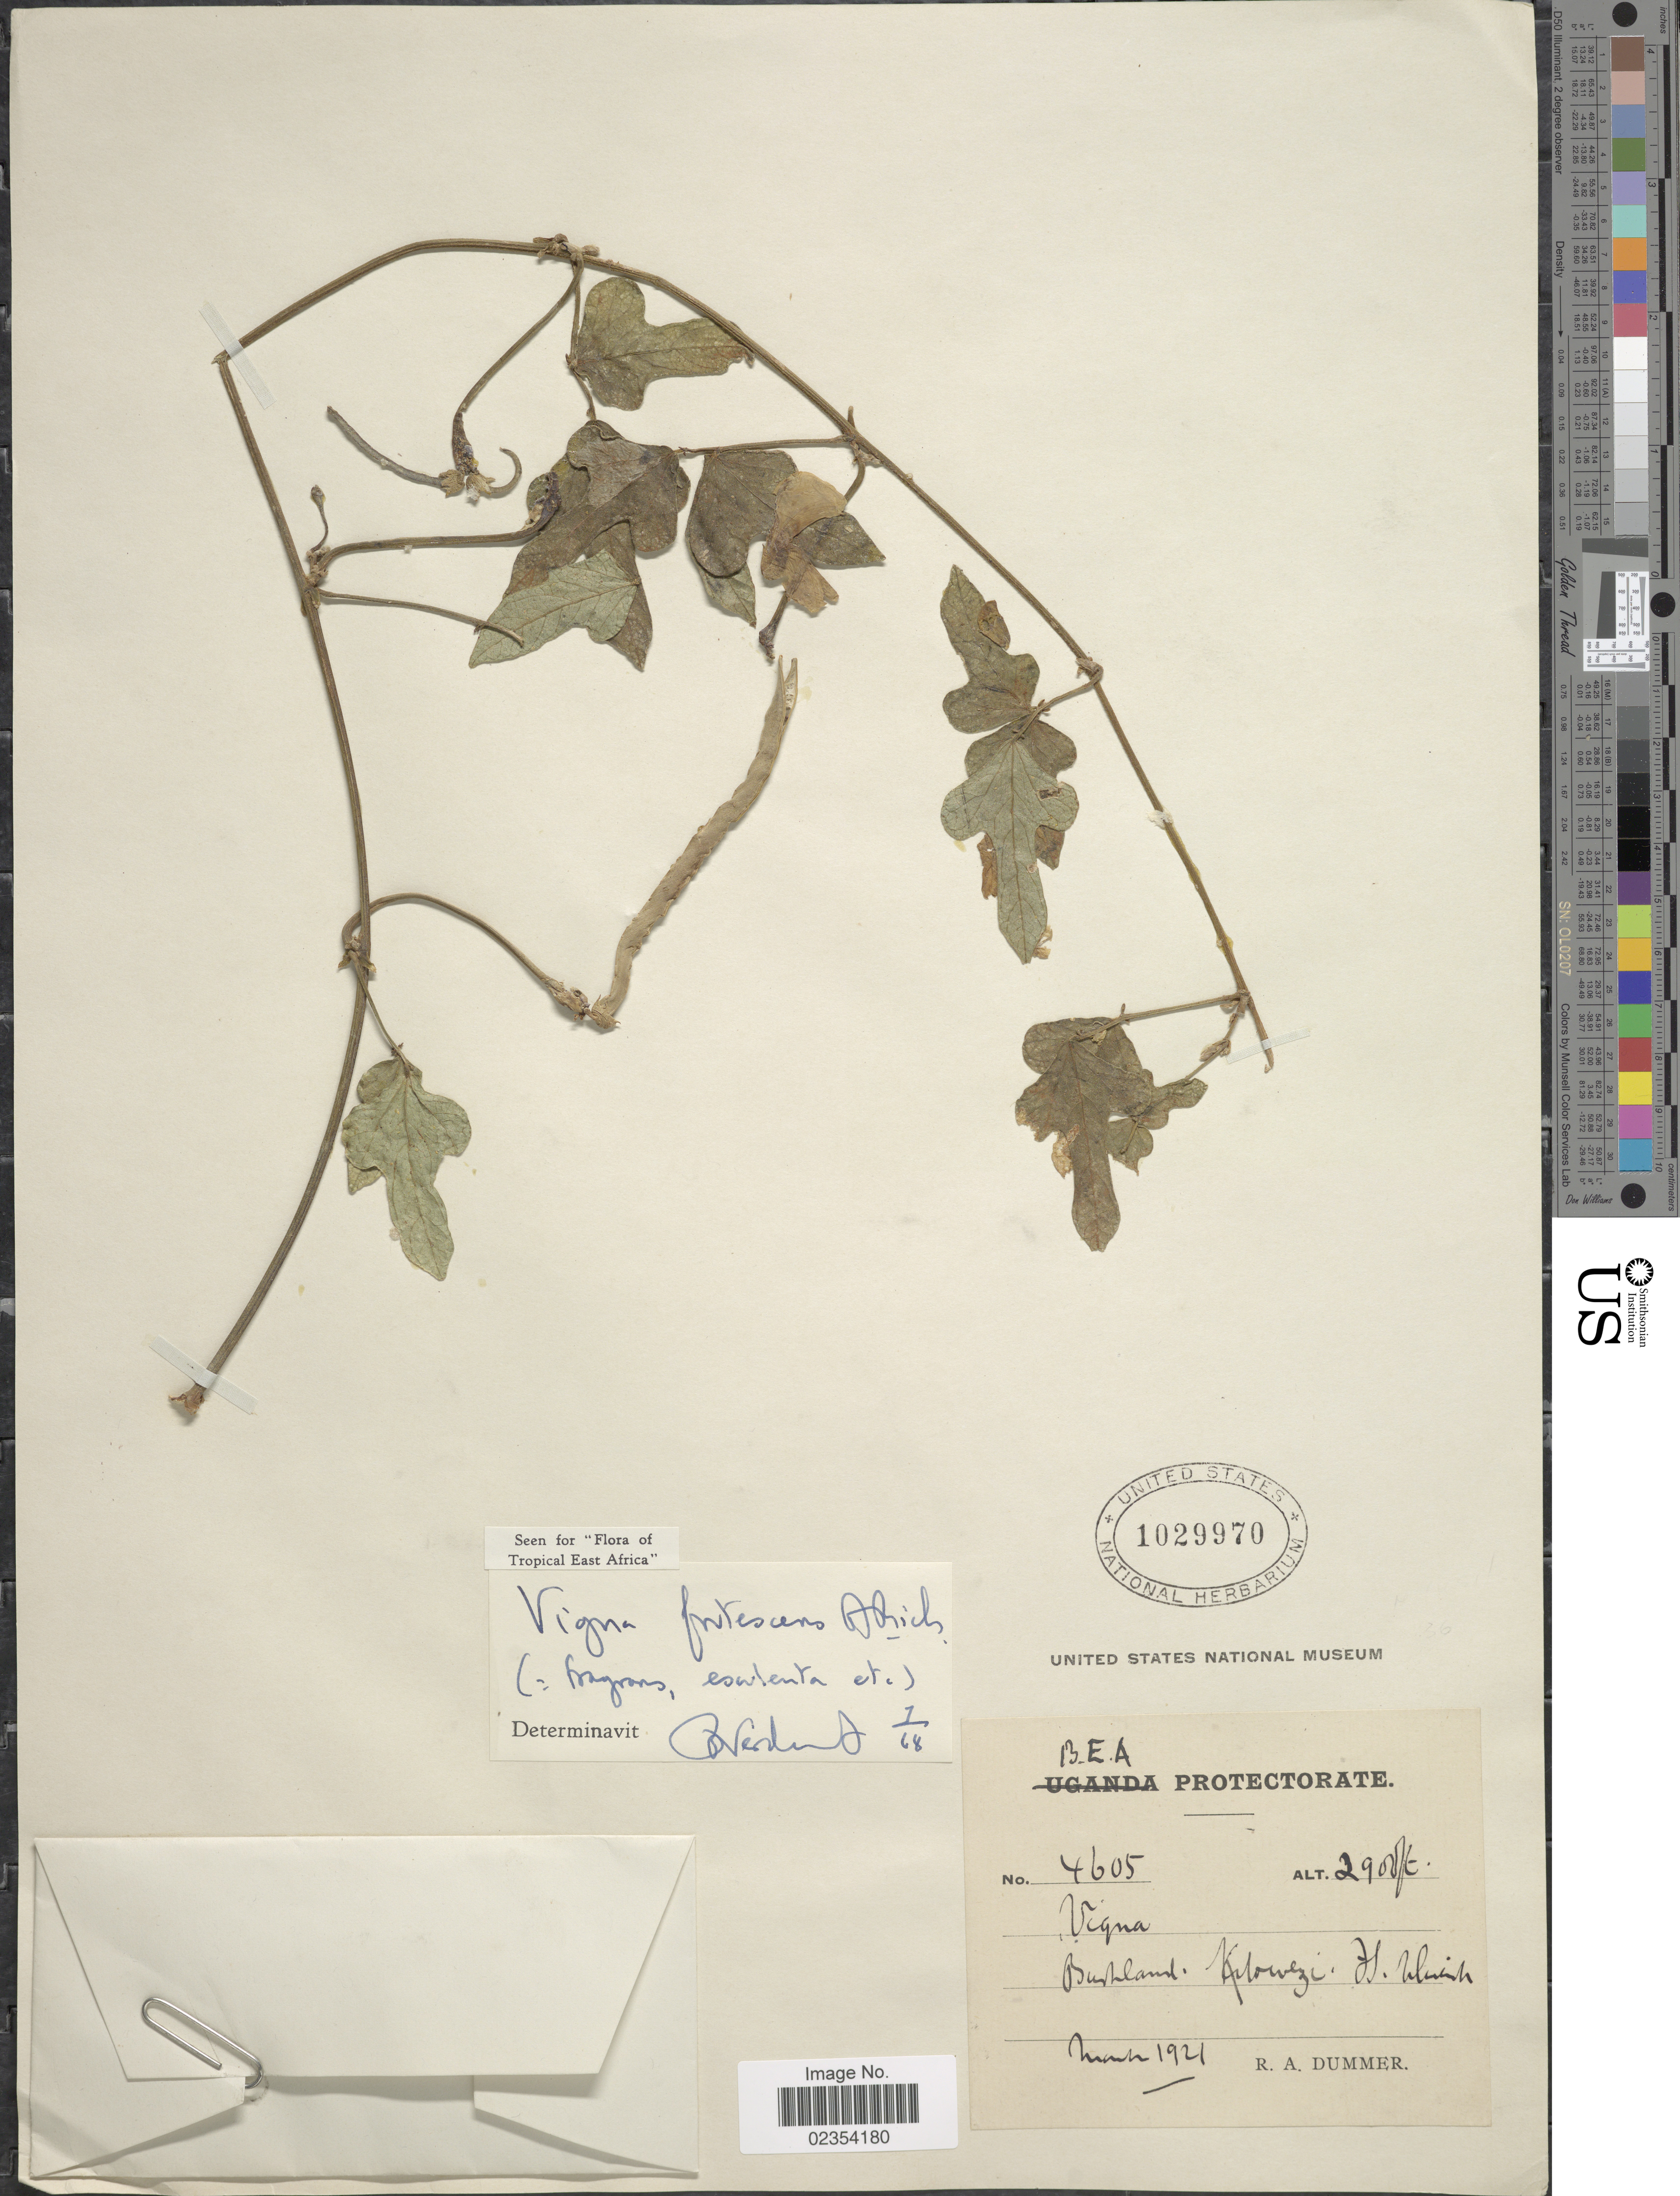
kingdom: Plantae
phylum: Tracheophyta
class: Magnoliopsida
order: Fabales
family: Fabaceae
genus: Vigna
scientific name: Vigna frutescens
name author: A. Rich.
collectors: R. Dümmer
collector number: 4605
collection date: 1921-03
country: Kenya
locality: B.E.A. Protectorate, Bushland, Kilowzi [interpreted], H. Kliunda [interpreted]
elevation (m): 884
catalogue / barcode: US 1029970